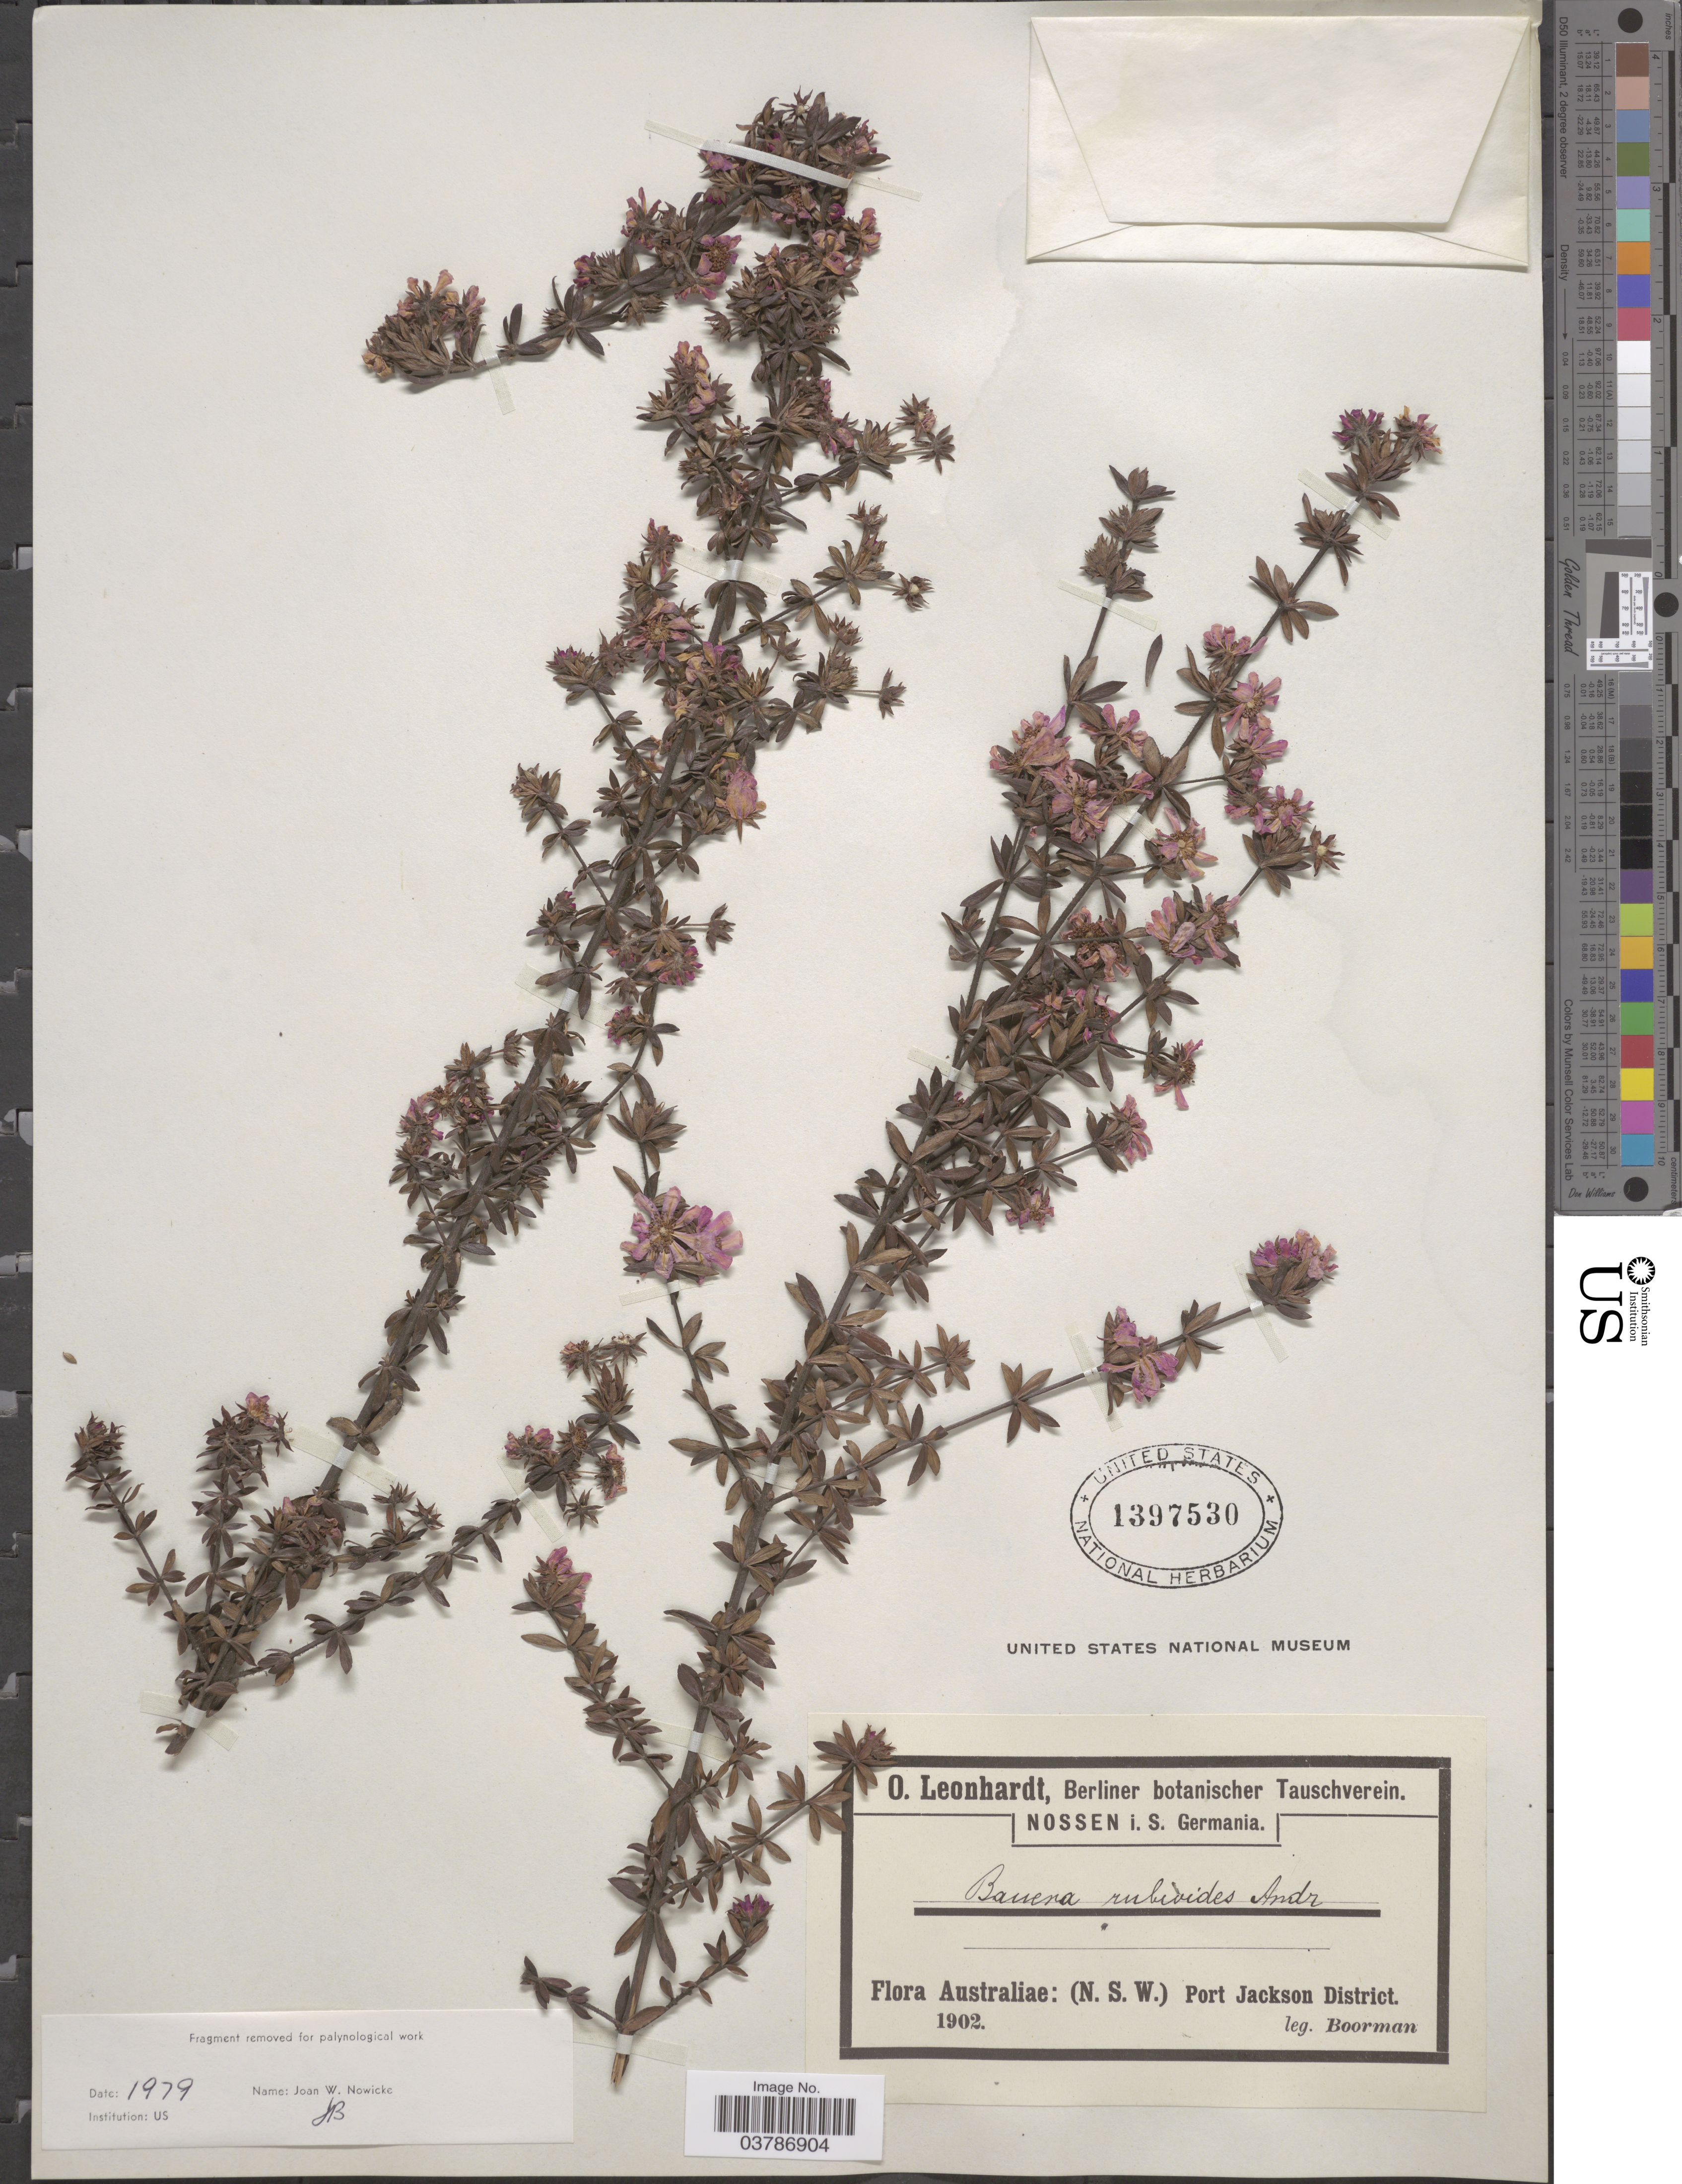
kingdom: Plantae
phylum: Tracheophyta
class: Magnoliopsida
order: Oxalidales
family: Cunoniaceae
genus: Bauera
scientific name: Bauera rubioides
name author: Andrews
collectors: -. Boorman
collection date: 1902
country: Australia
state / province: New South Wales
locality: Port Jackson District.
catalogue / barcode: US 1397530